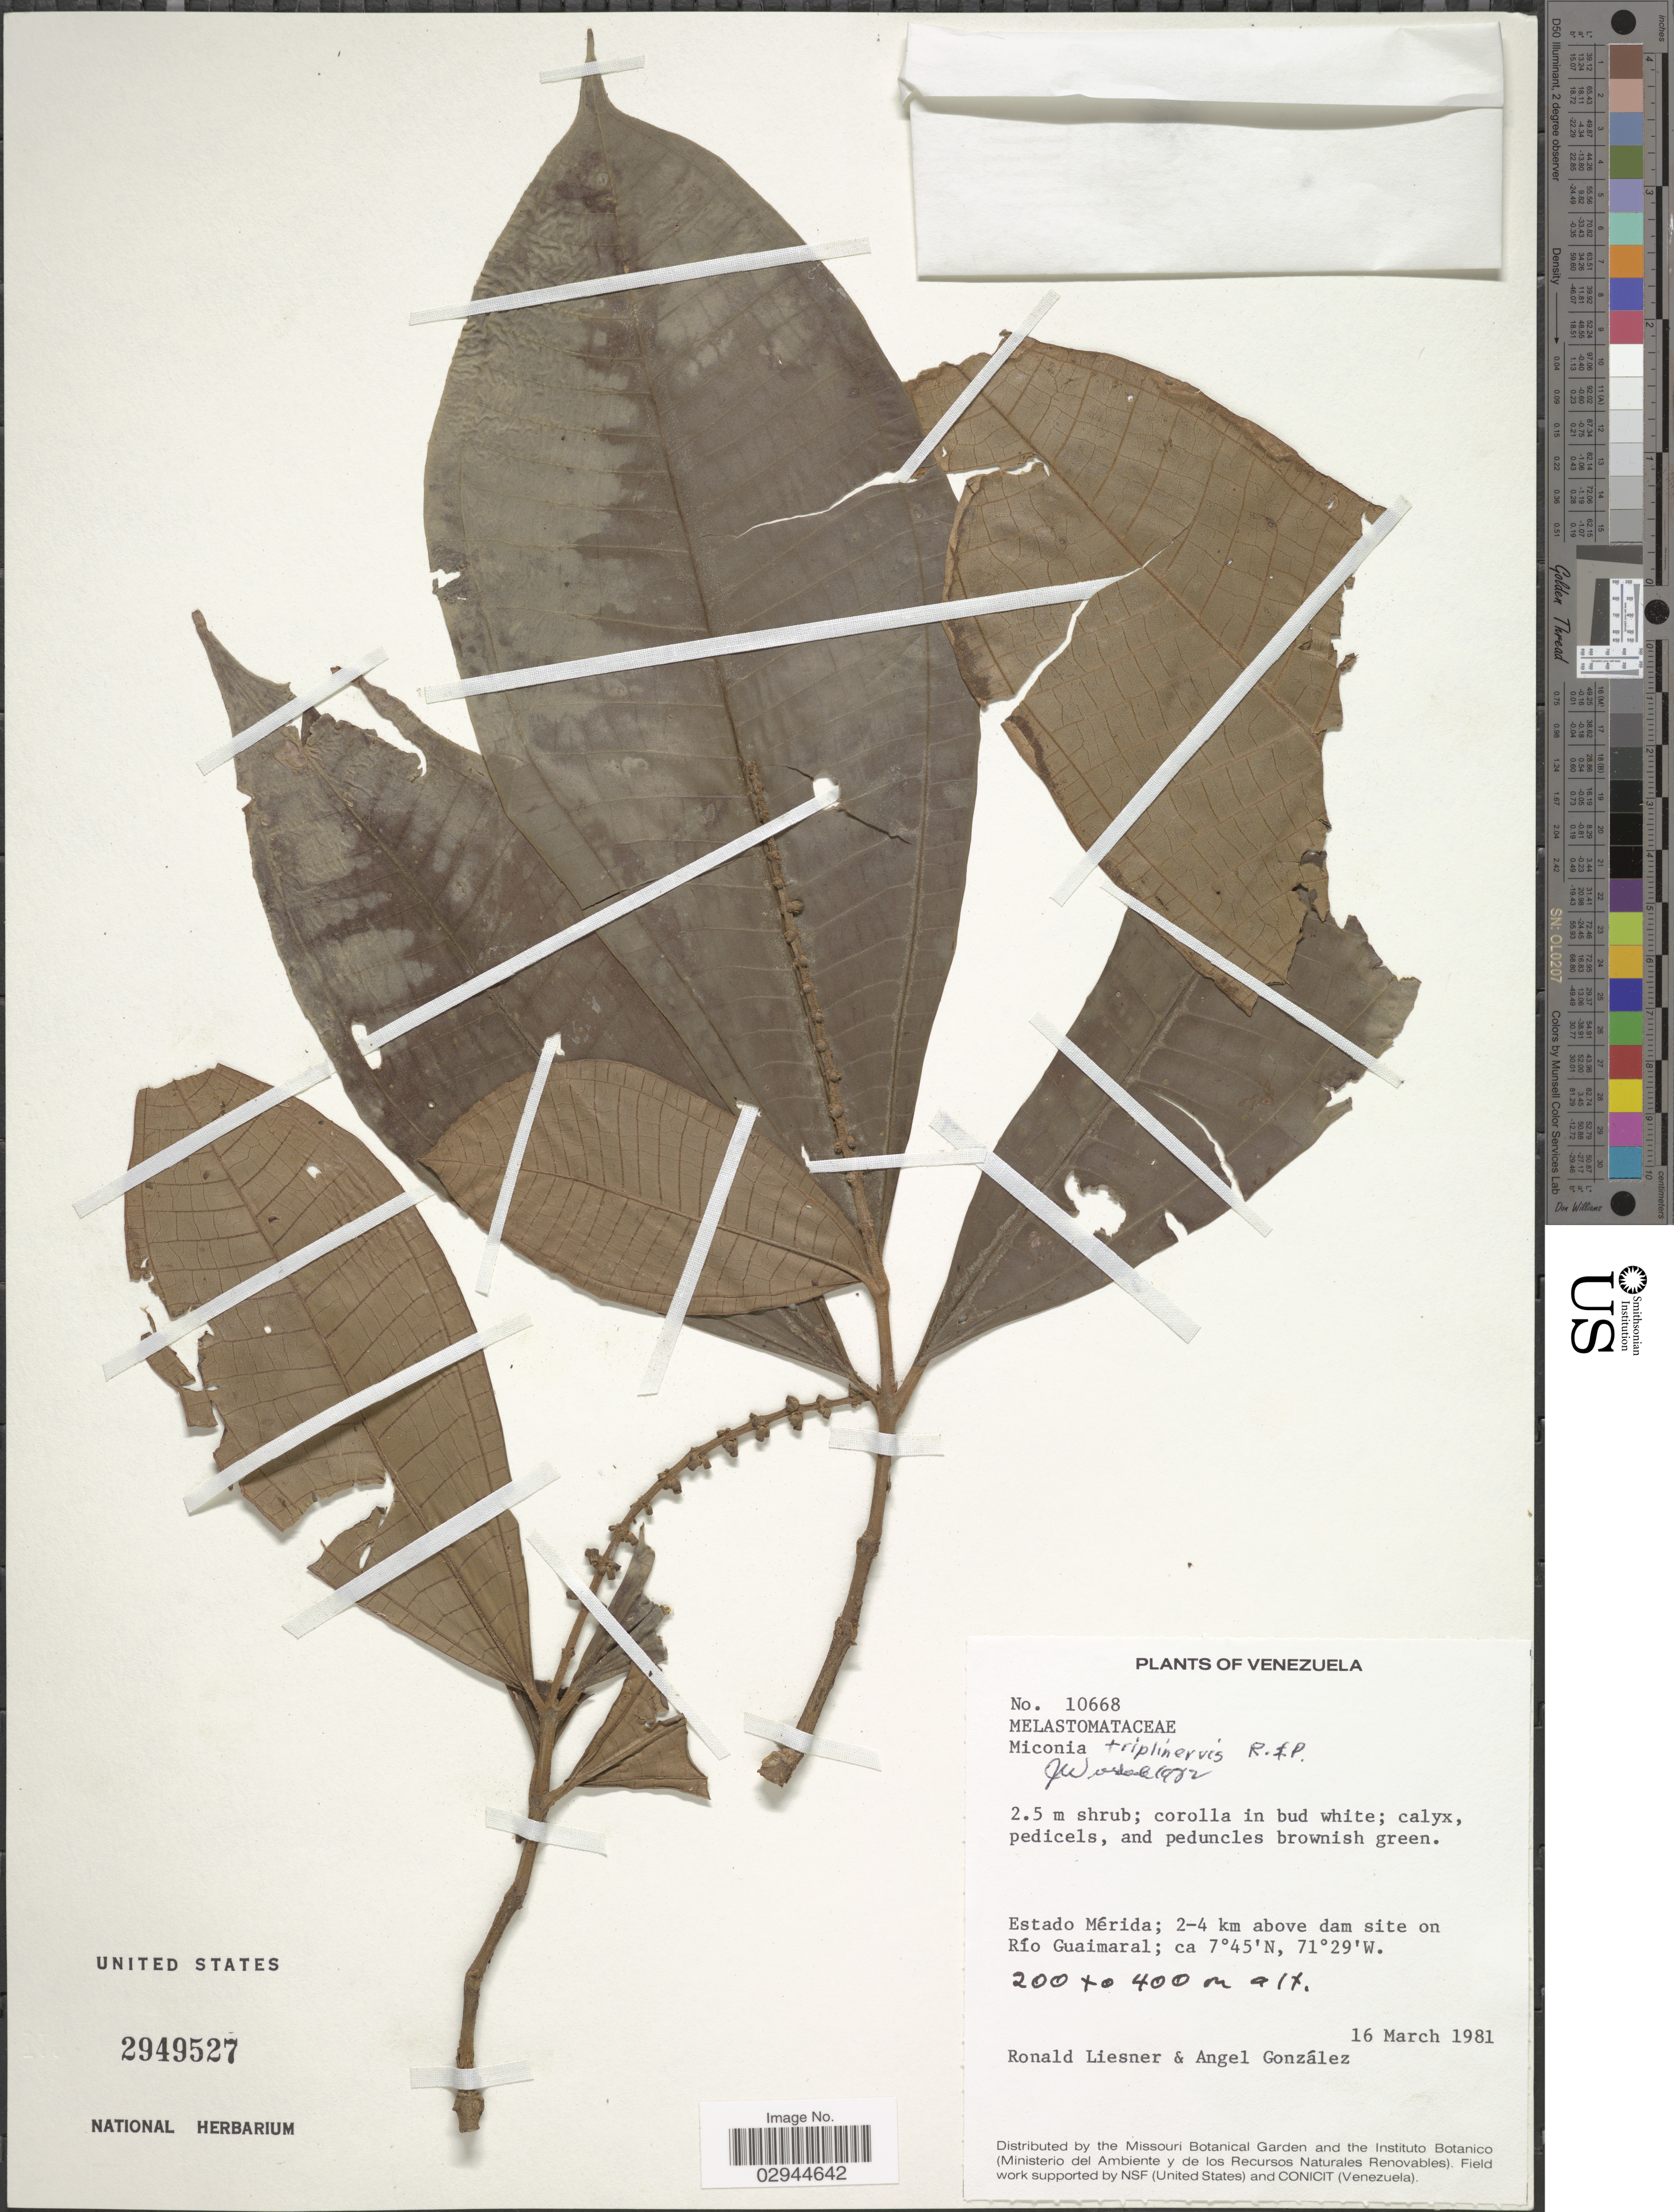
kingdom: Plantae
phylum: Tracheophyta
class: Magnoliopsida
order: Myrtales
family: Melastomataceae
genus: Miconia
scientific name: Miconia triplinervis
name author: Ruiz & Pav.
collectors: R. L. Liesner & A. C. González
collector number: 10668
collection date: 1981-03-16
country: Venezuela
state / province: Mérida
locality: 2-4 km above dam site on Río Guaimaral.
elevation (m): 200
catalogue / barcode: US 2949527